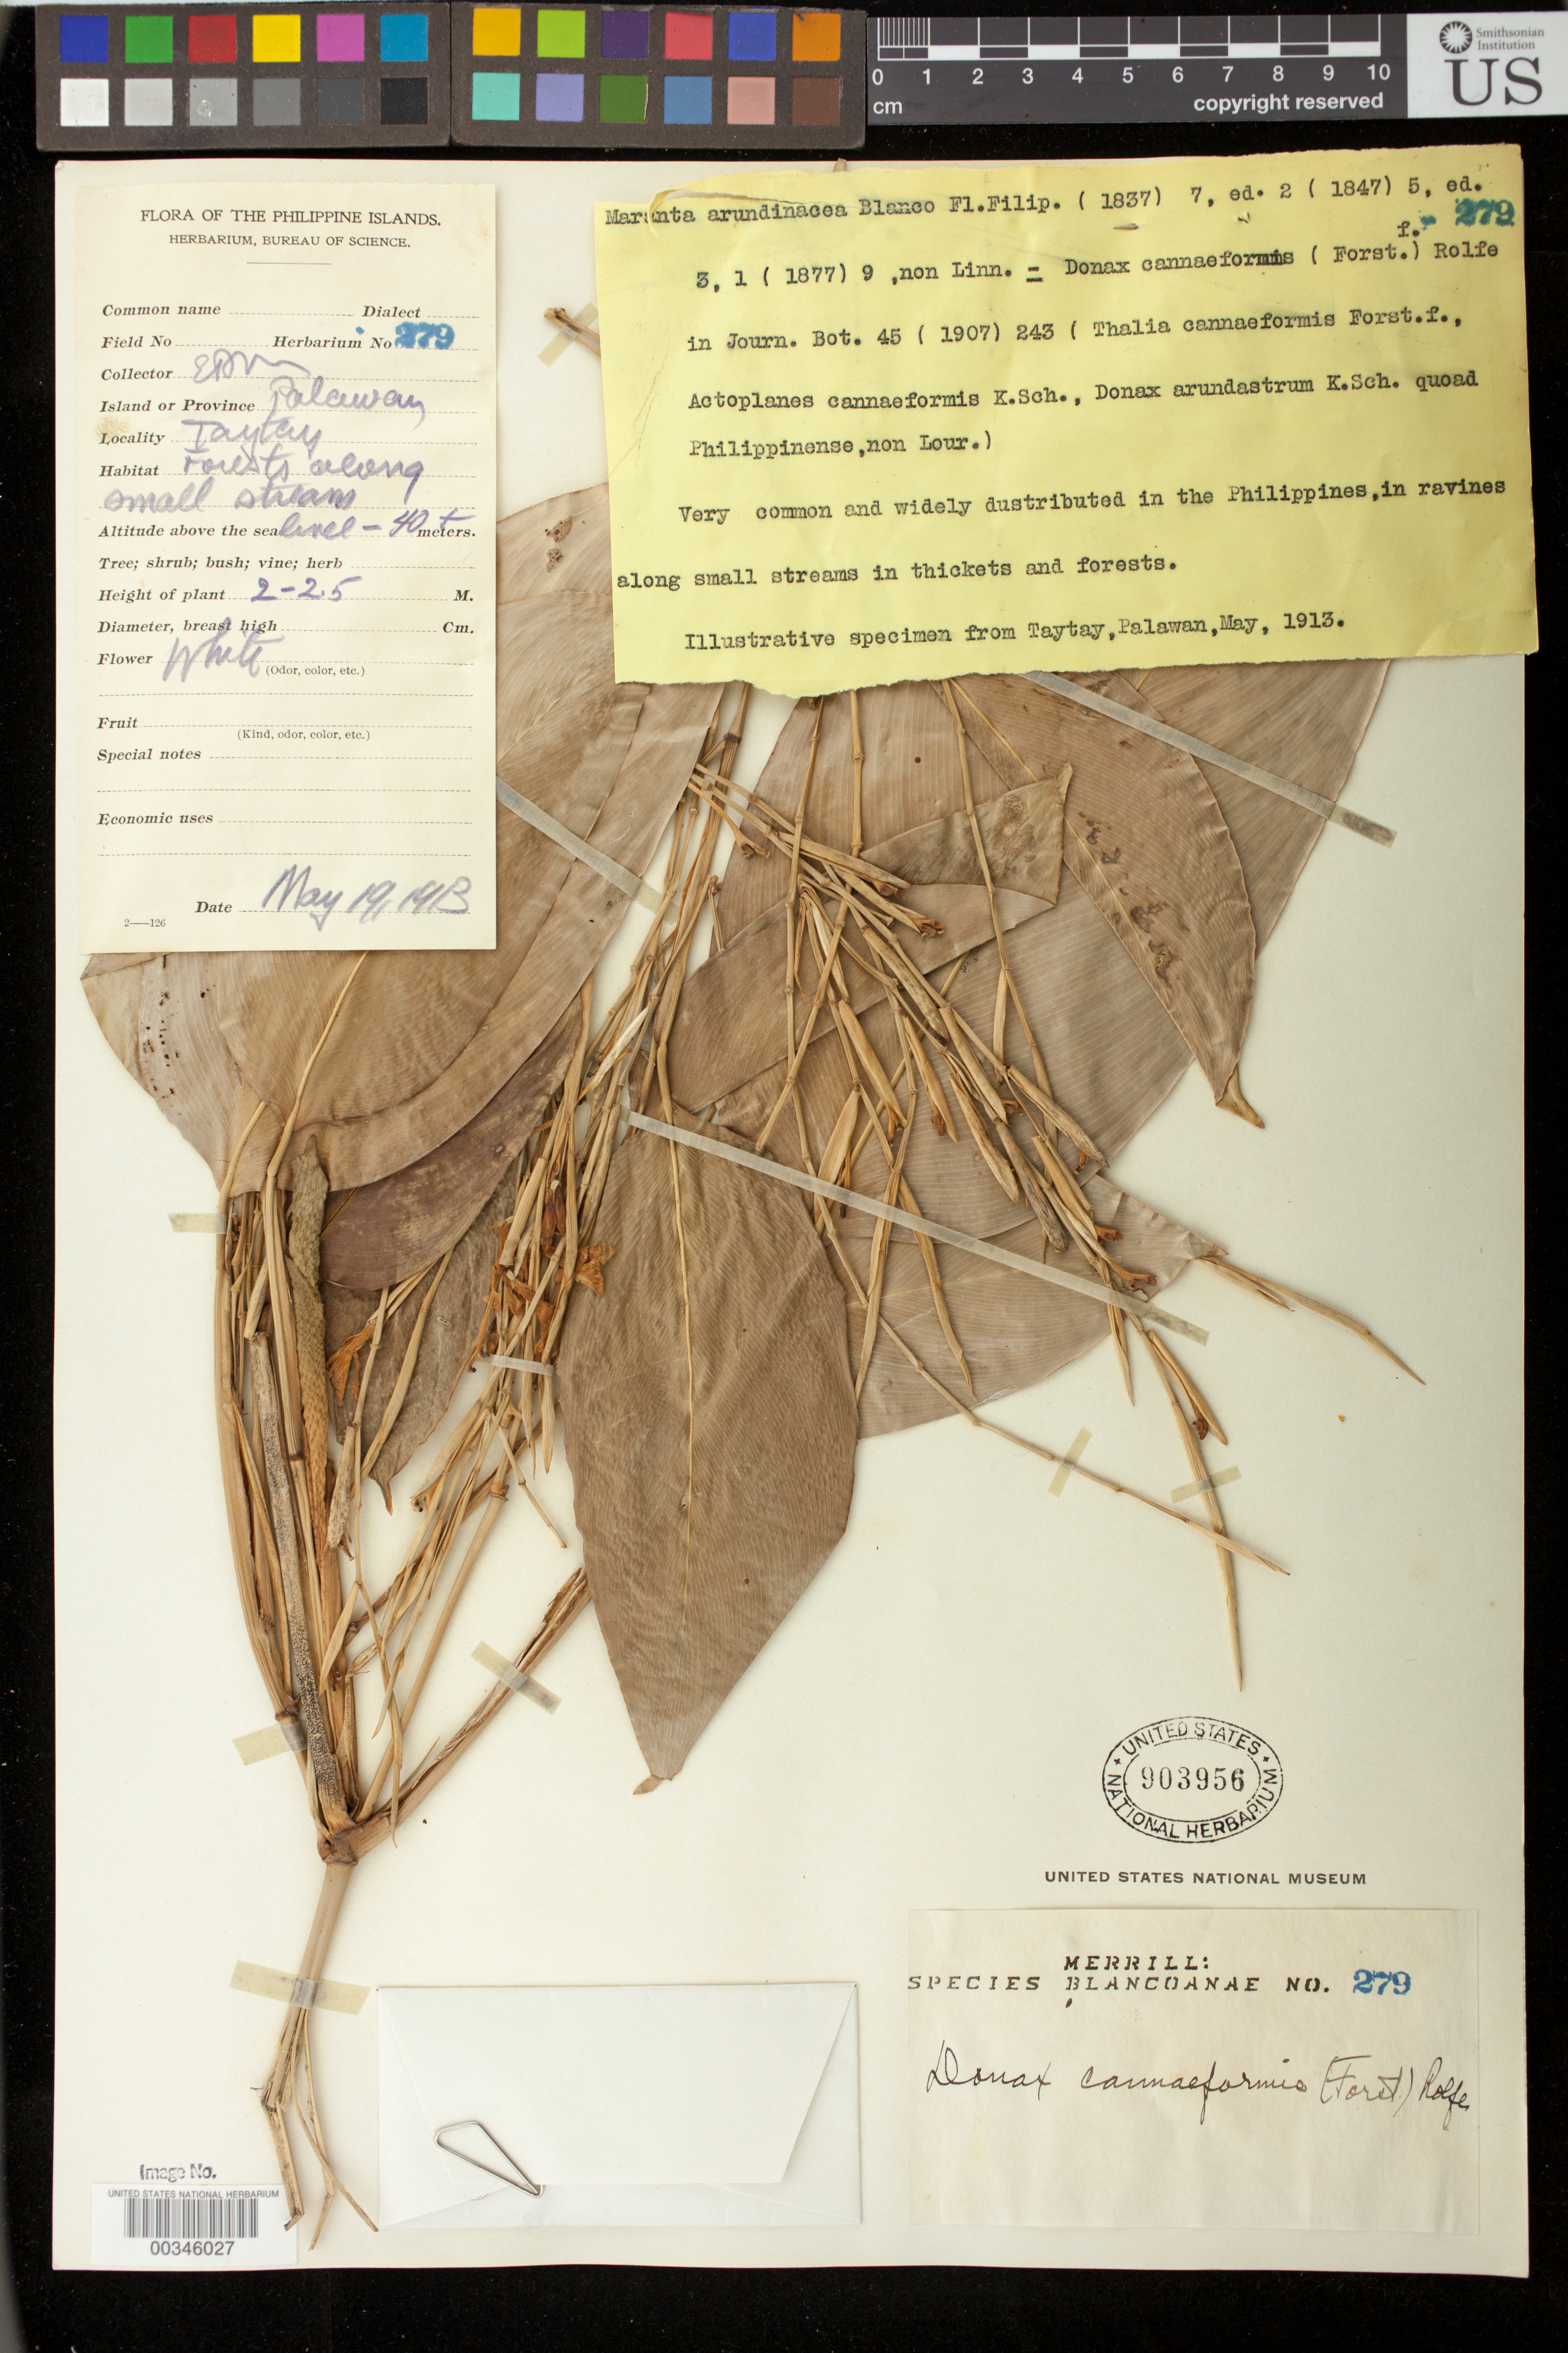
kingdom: Plantae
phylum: Tracheophyta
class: Liliopsida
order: Zingiberales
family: Marantaceae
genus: Maranta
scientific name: Maranta arundinacea Blanco, nom. illeg.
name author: Blanco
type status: Neotype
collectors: E. D. Merrill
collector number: Sp. Blancoan. 279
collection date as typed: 19 May 1913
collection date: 1913-05-19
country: Philippines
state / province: Mimaropa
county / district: Palawan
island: Palawan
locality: Taytay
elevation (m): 0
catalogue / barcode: US 903956